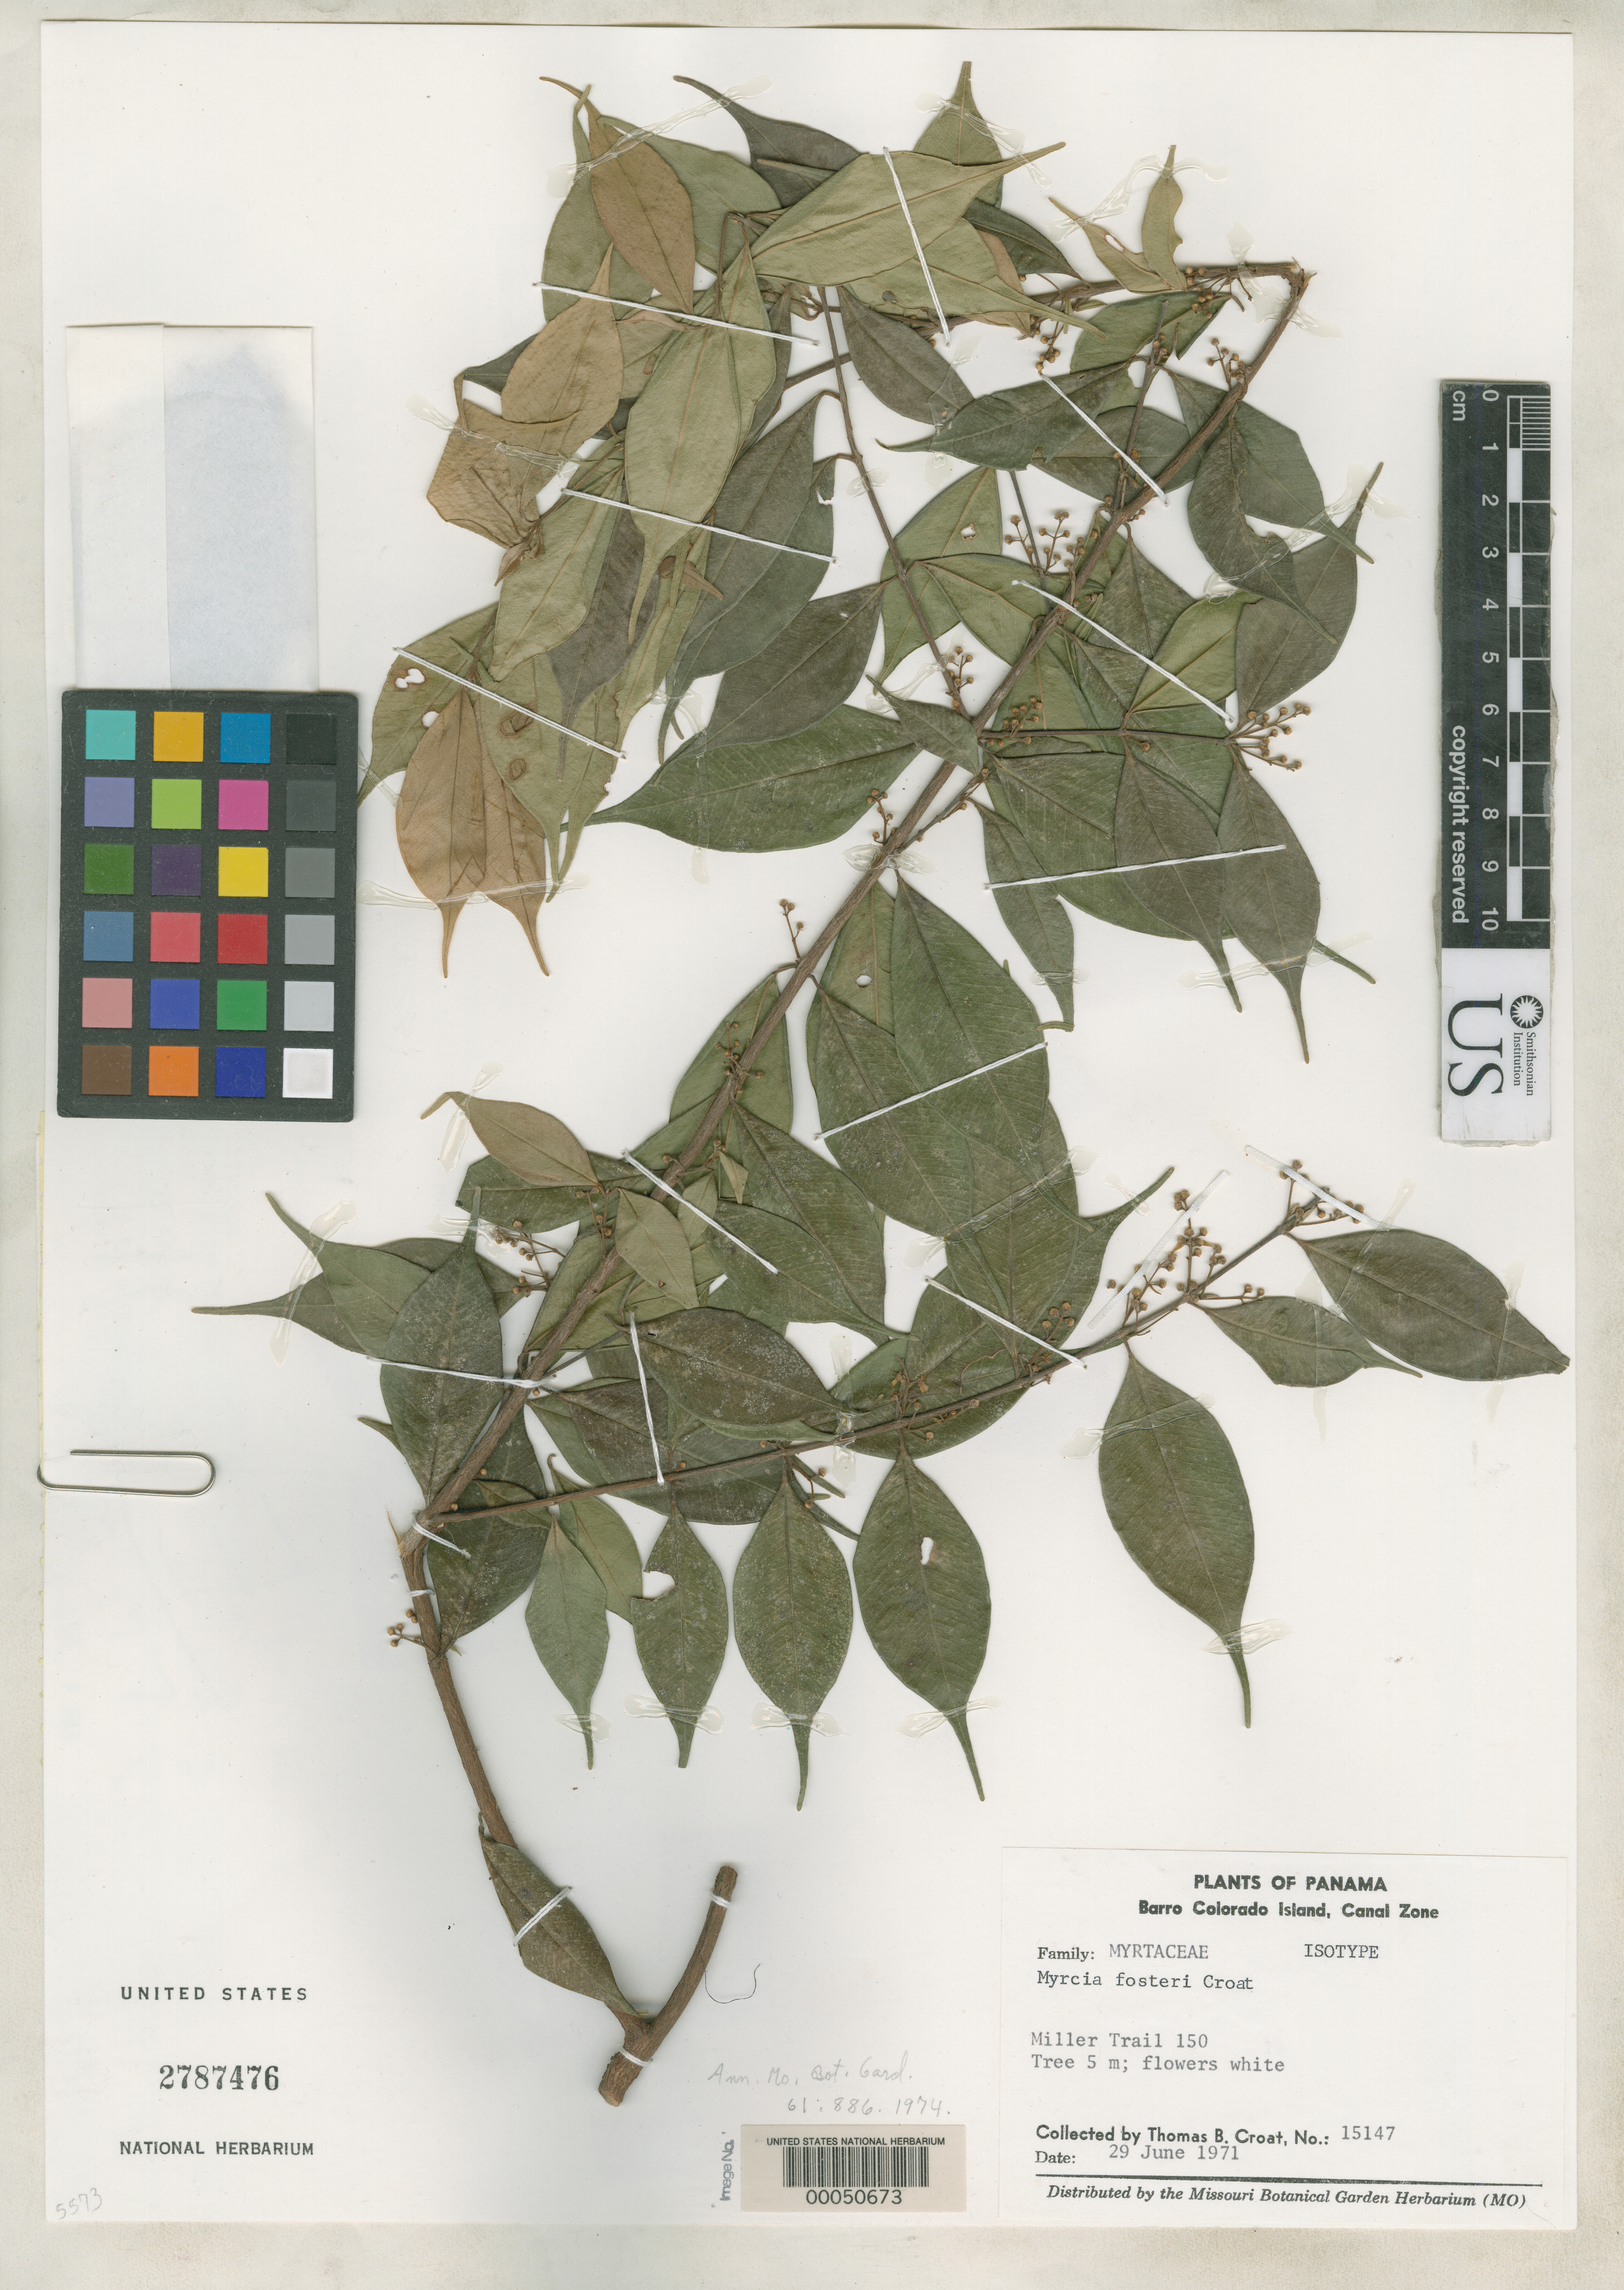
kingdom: Plantae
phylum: Tracheophyta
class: Magnoliopsida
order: Myrtales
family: Myrtaceae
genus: Myrcia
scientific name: Myrcia fosteri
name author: Croat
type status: Isotype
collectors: T. B. Croat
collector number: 15147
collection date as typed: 29 Jun 1971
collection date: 1971-06-29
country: Panama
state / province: Panamá Oeste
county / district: Canal Zone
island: Barro Colorado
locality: Miller Trail 150.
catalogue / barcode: US 2787476